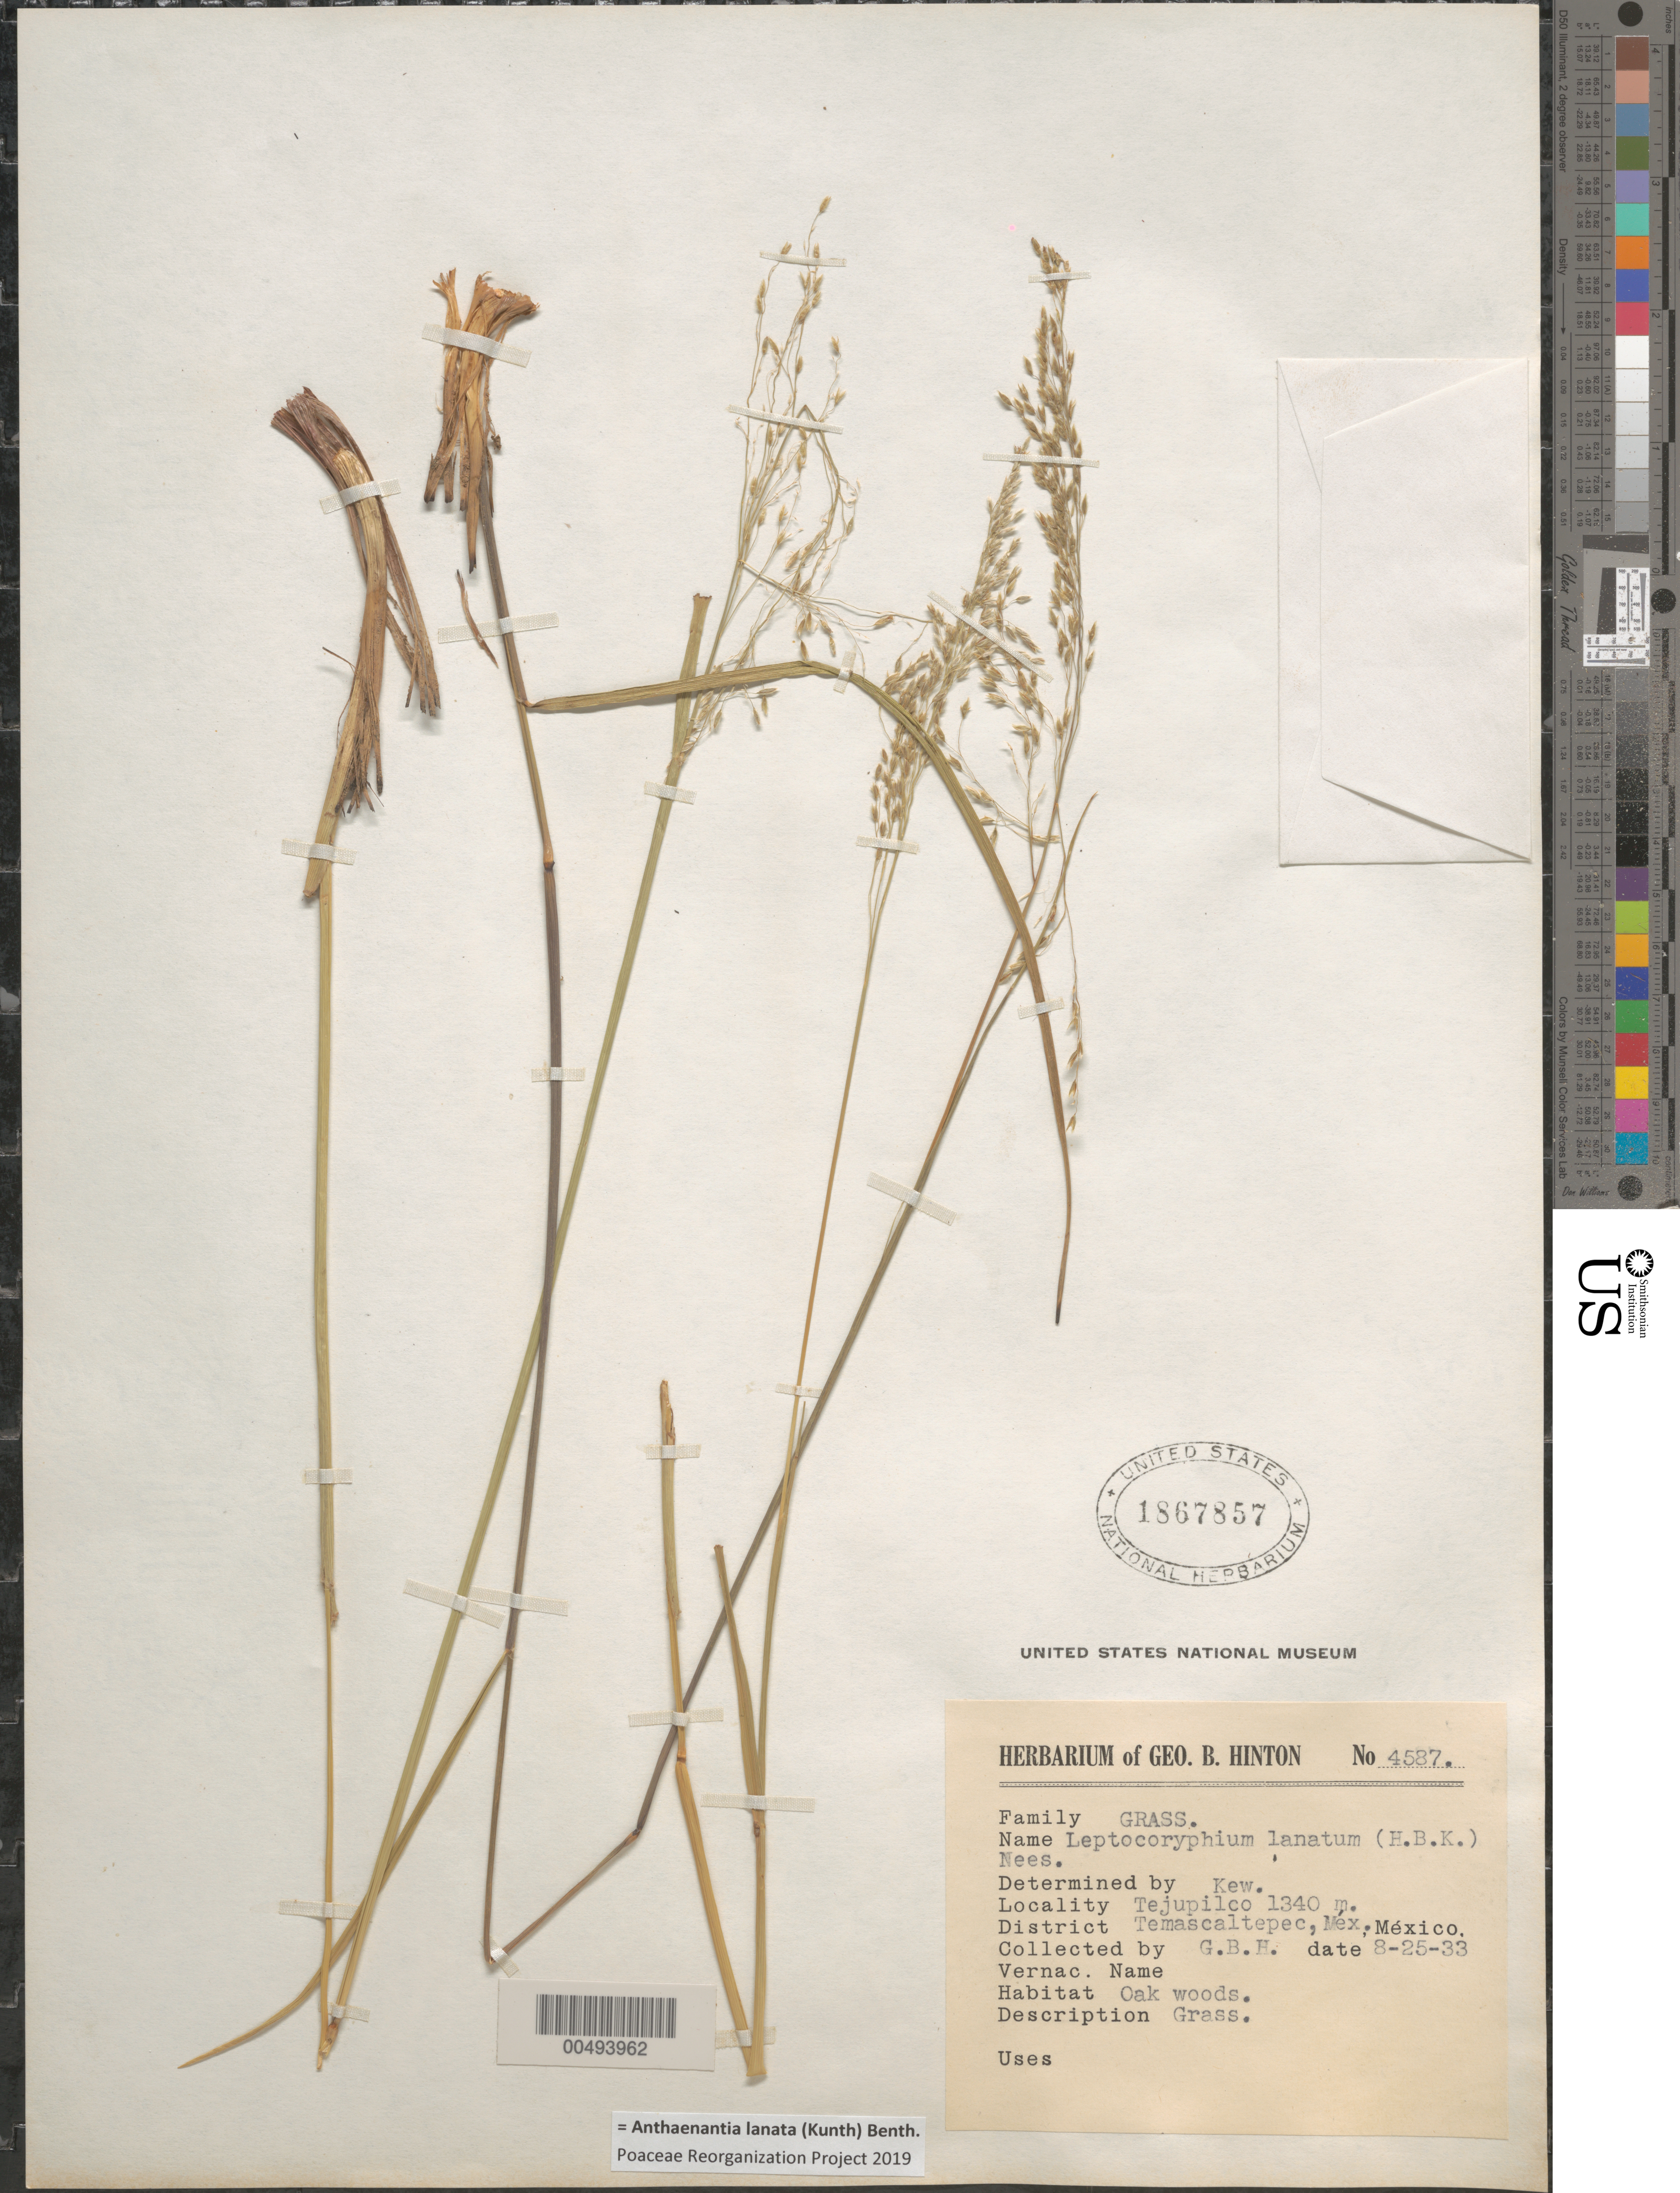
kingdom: Plantae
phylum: Tracheophyta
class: Liliopsida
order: Poales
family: Poaceae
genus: Leptocoryphium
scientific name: Leptocoryphium lanatum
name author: (Kunth) Nees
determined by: Kew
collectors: G. B. Hinton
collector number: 4587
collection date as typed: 25 Aug 1933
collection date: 1933-08-25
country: Mexico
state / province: México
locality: Tejupilco, Dist: Temascaltepec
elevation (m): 1340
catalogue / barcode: US 186857